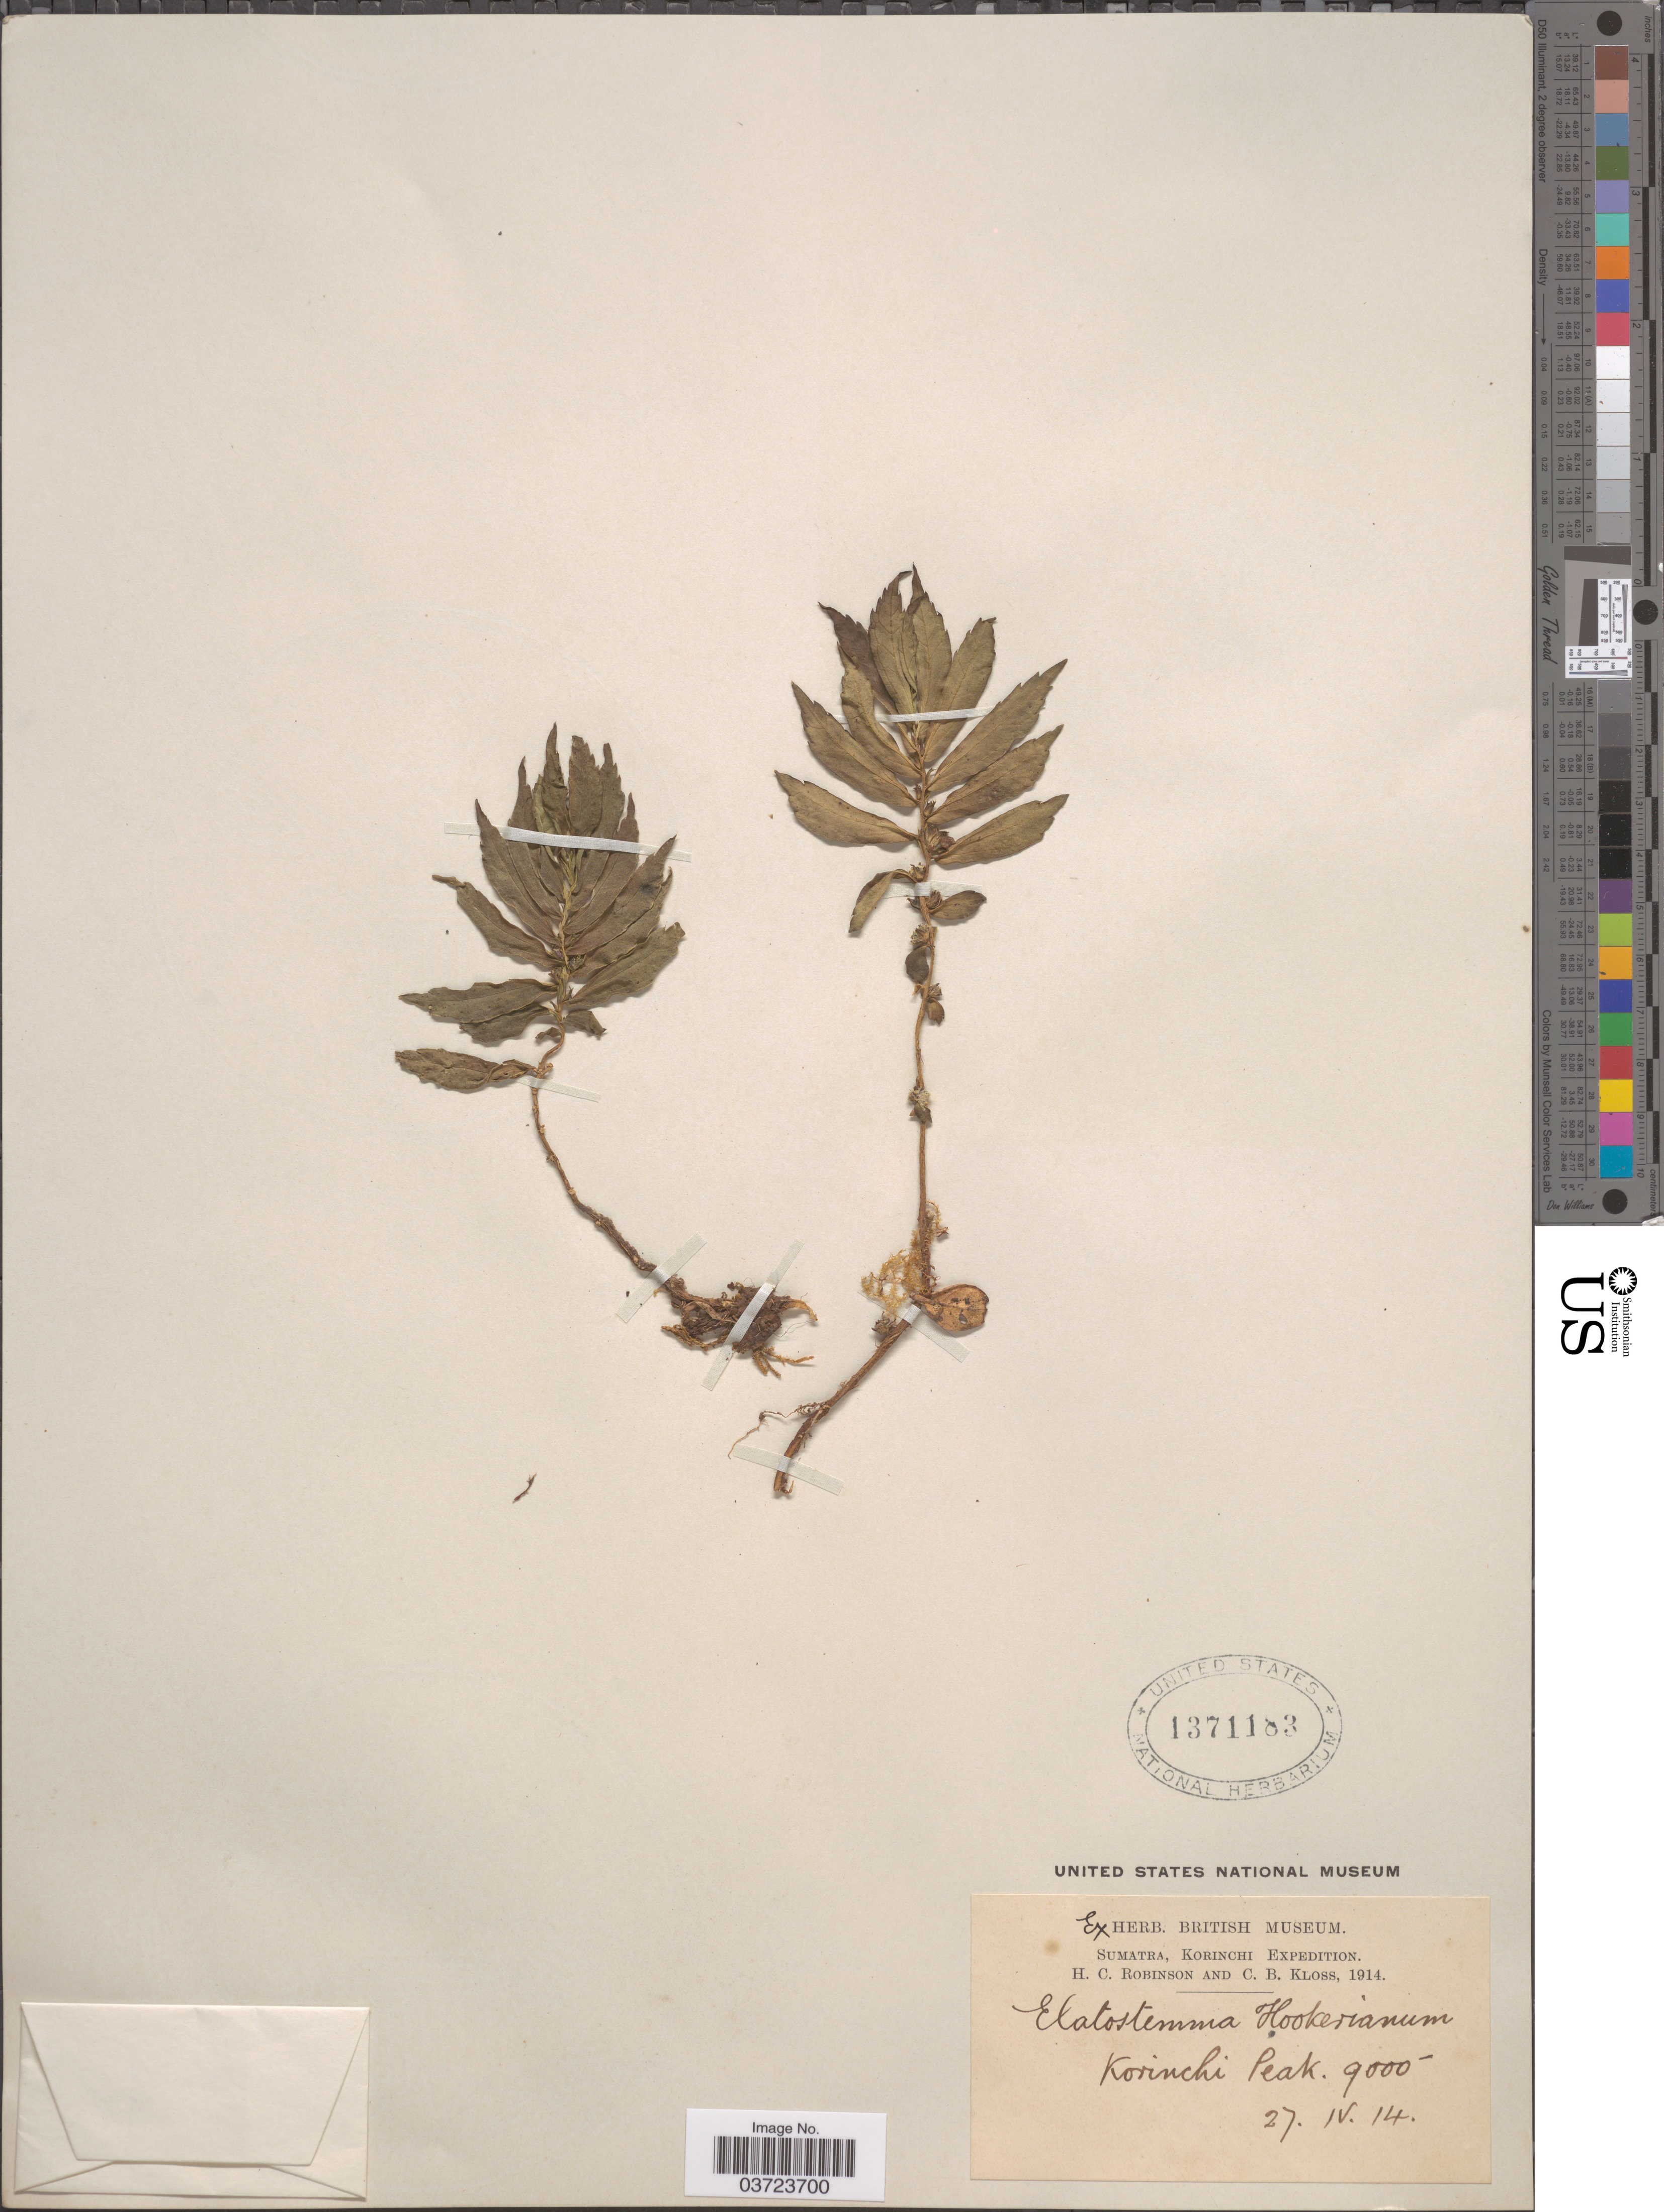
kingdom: Plantae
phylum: Tracheophyta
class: Magnoliopsida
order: Rosales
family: Urticaceae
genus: Elatostema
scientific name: Elatostema hookerianum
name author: Wedd.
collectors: H. C. Robinson & C. Kloss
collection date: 1914-04-27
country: Indonesia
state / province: Sumatra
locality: Korinchi Peak.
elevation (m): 2743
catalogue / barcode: US 1371183